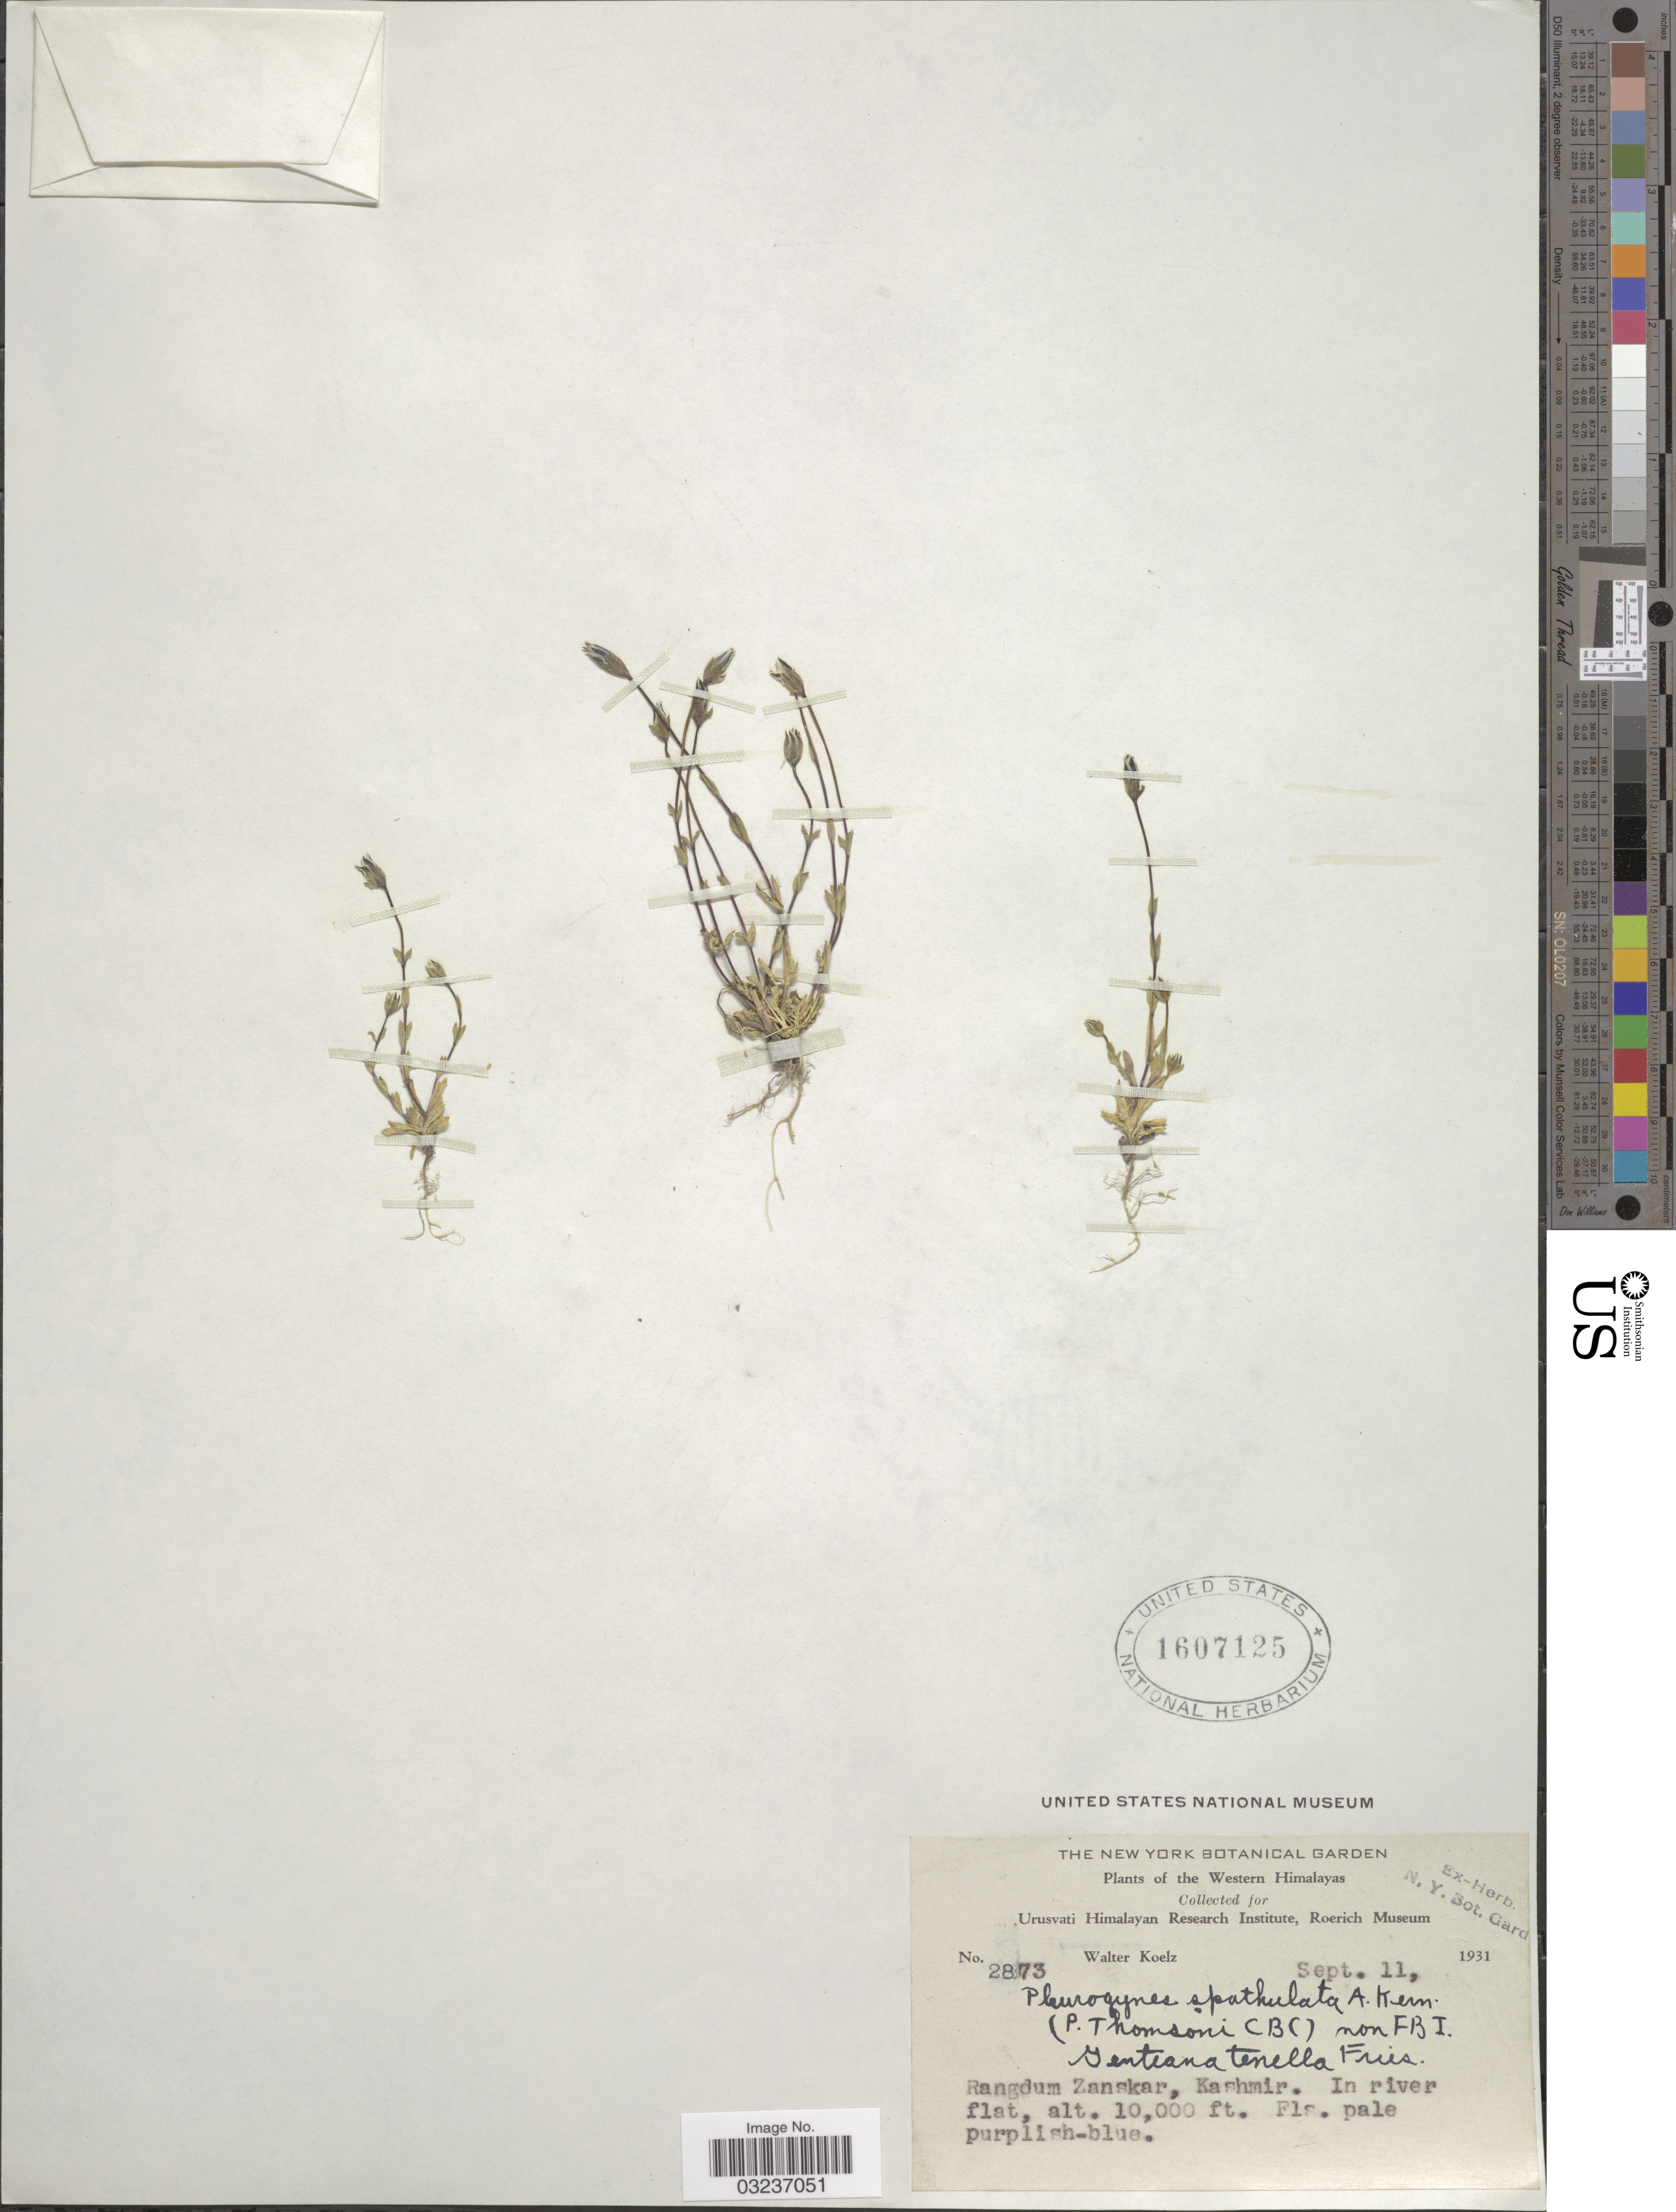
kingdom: Plantae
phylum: Tracheophyta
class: Magnoliopsida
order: Gentianales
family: Gentianaceae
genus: Gentiana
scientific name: Gentiana tenella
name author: Rottb.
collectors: W. N. Koelz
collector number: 2873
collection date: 1931-09-11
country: India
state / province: Jammu and Kashmir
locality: The Western Himalayas, Rangdum Zanskar, Kashmir, In river flat.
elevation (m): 3048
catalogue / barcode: US 1607125